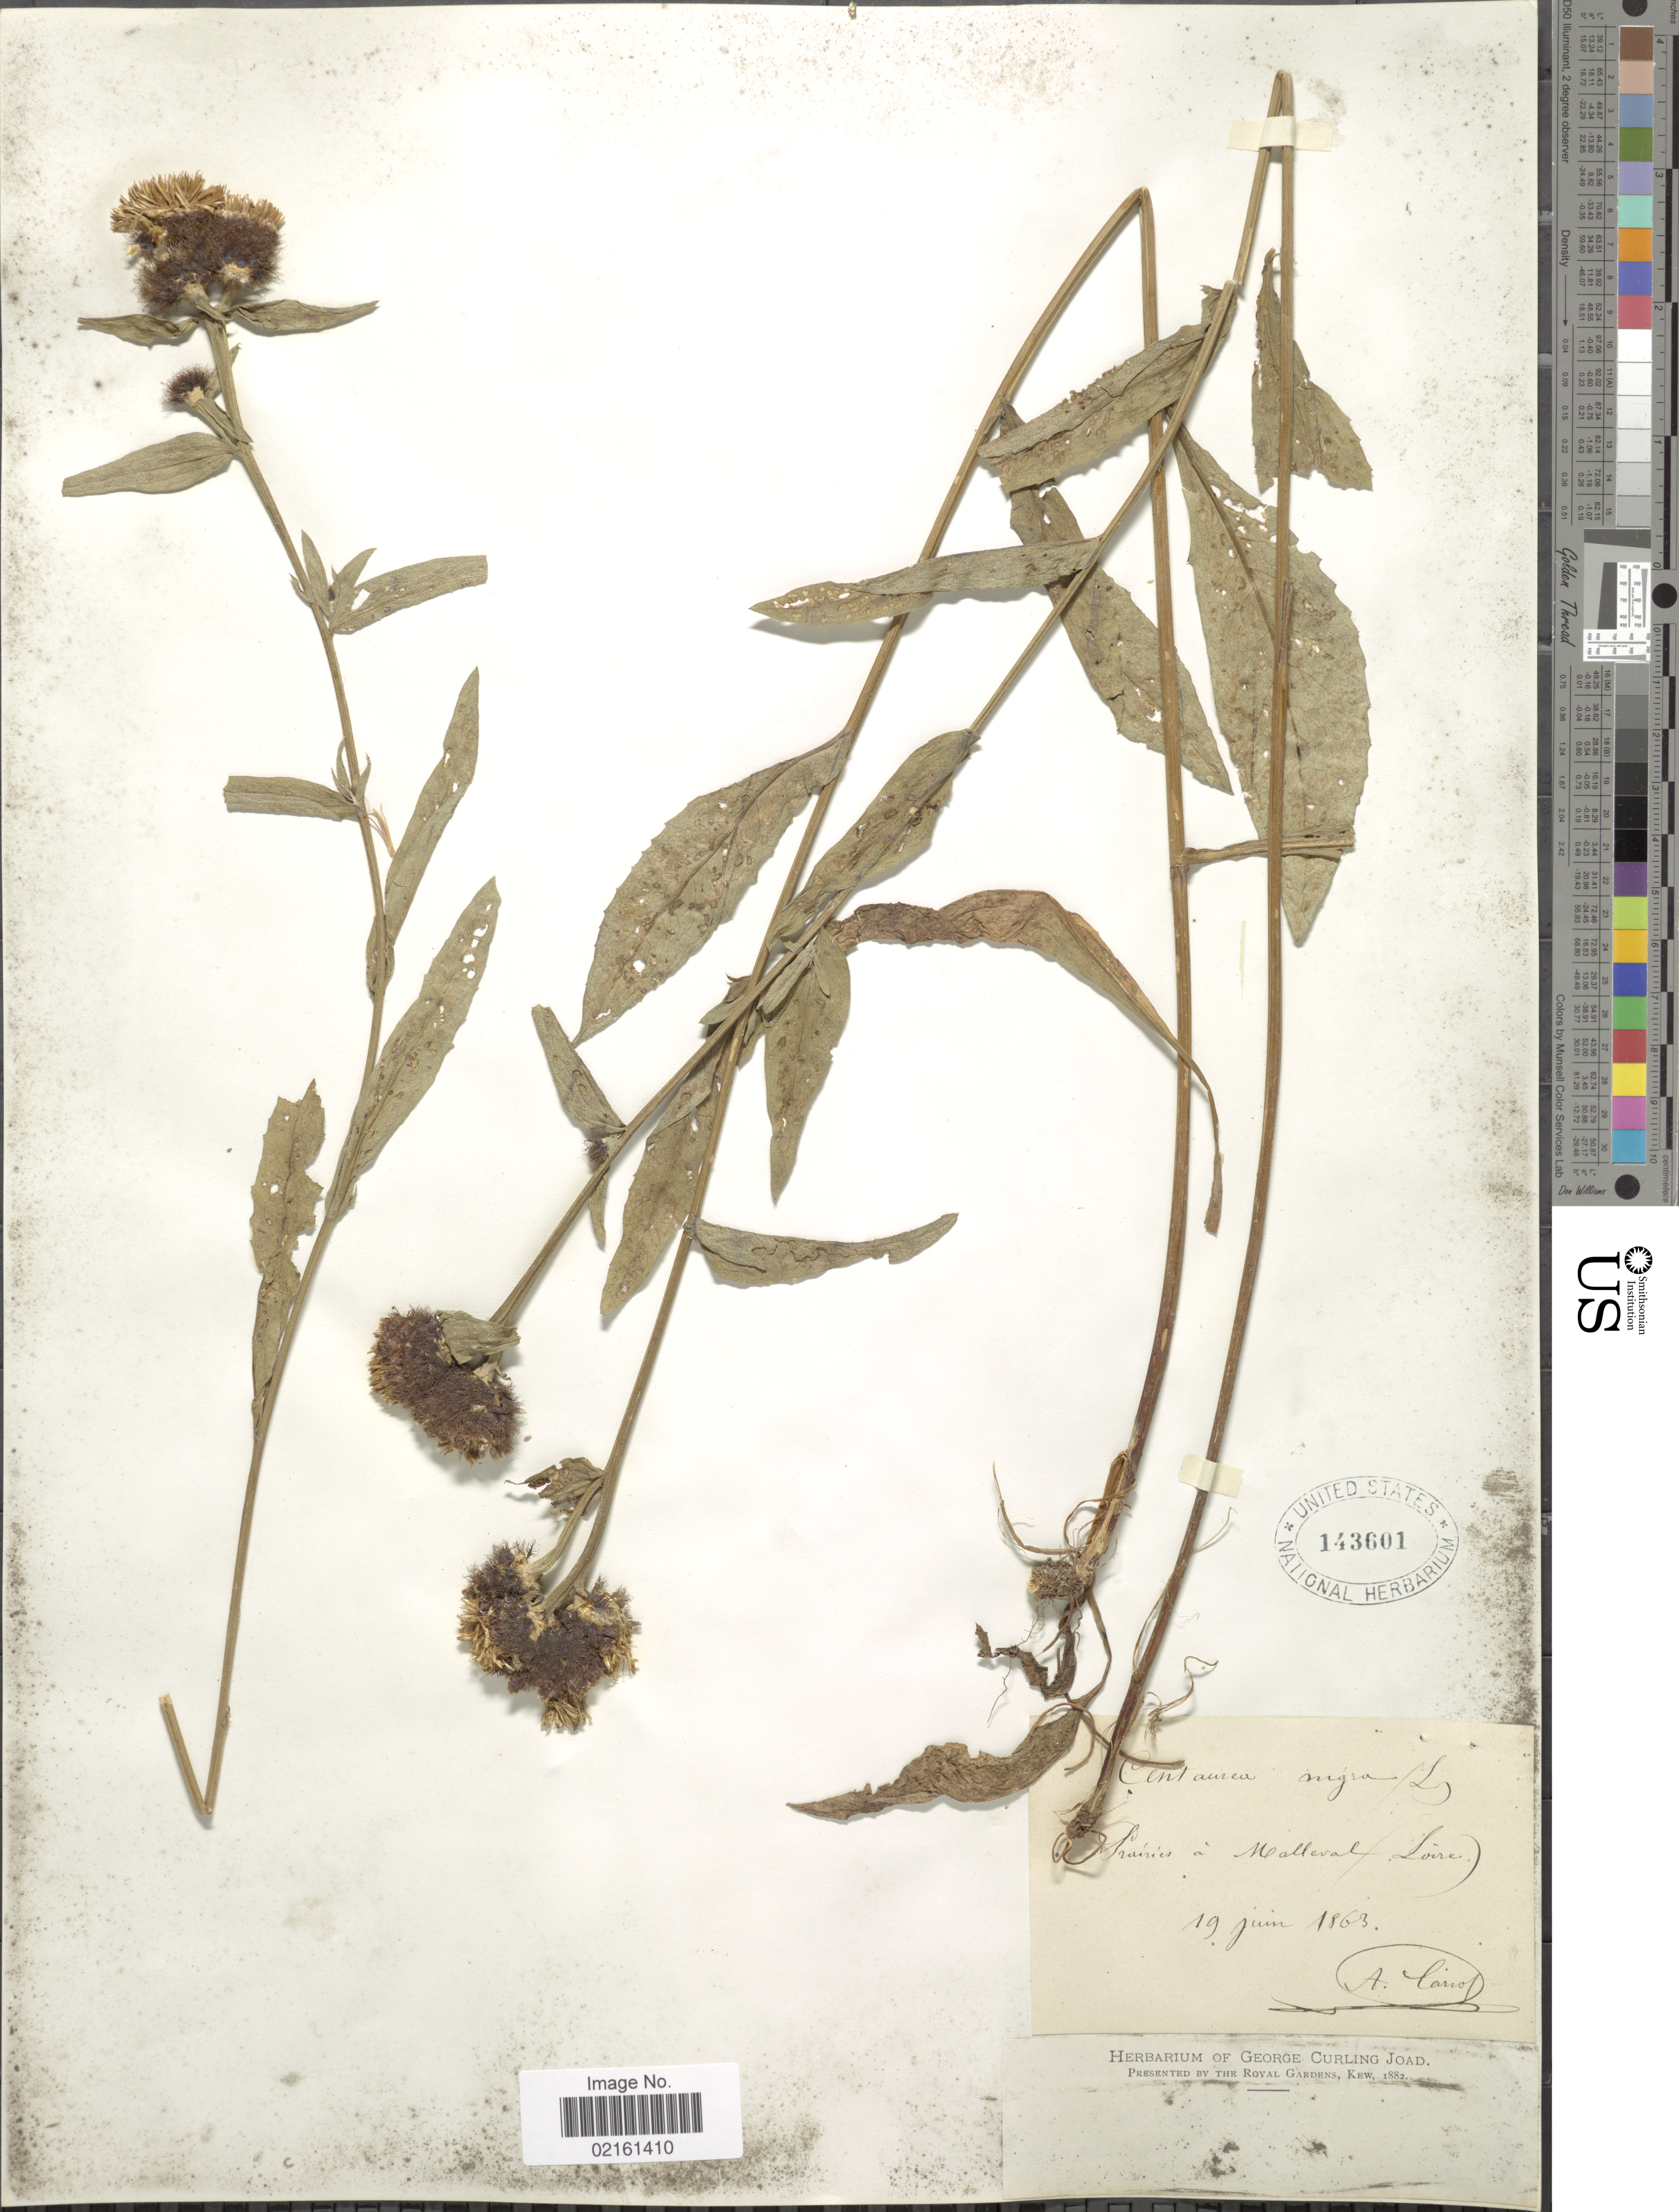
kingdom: Plantae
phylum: Tracheophyta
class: Magnoliopsida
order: Asterales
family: Asteraceae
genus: Centaurea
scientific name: Centaurea nigra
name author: L.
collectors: A. Cariot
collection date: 1863-06-19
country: France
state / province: Pays de la Loire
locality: Malleval (Loire)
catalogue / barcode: US 143601